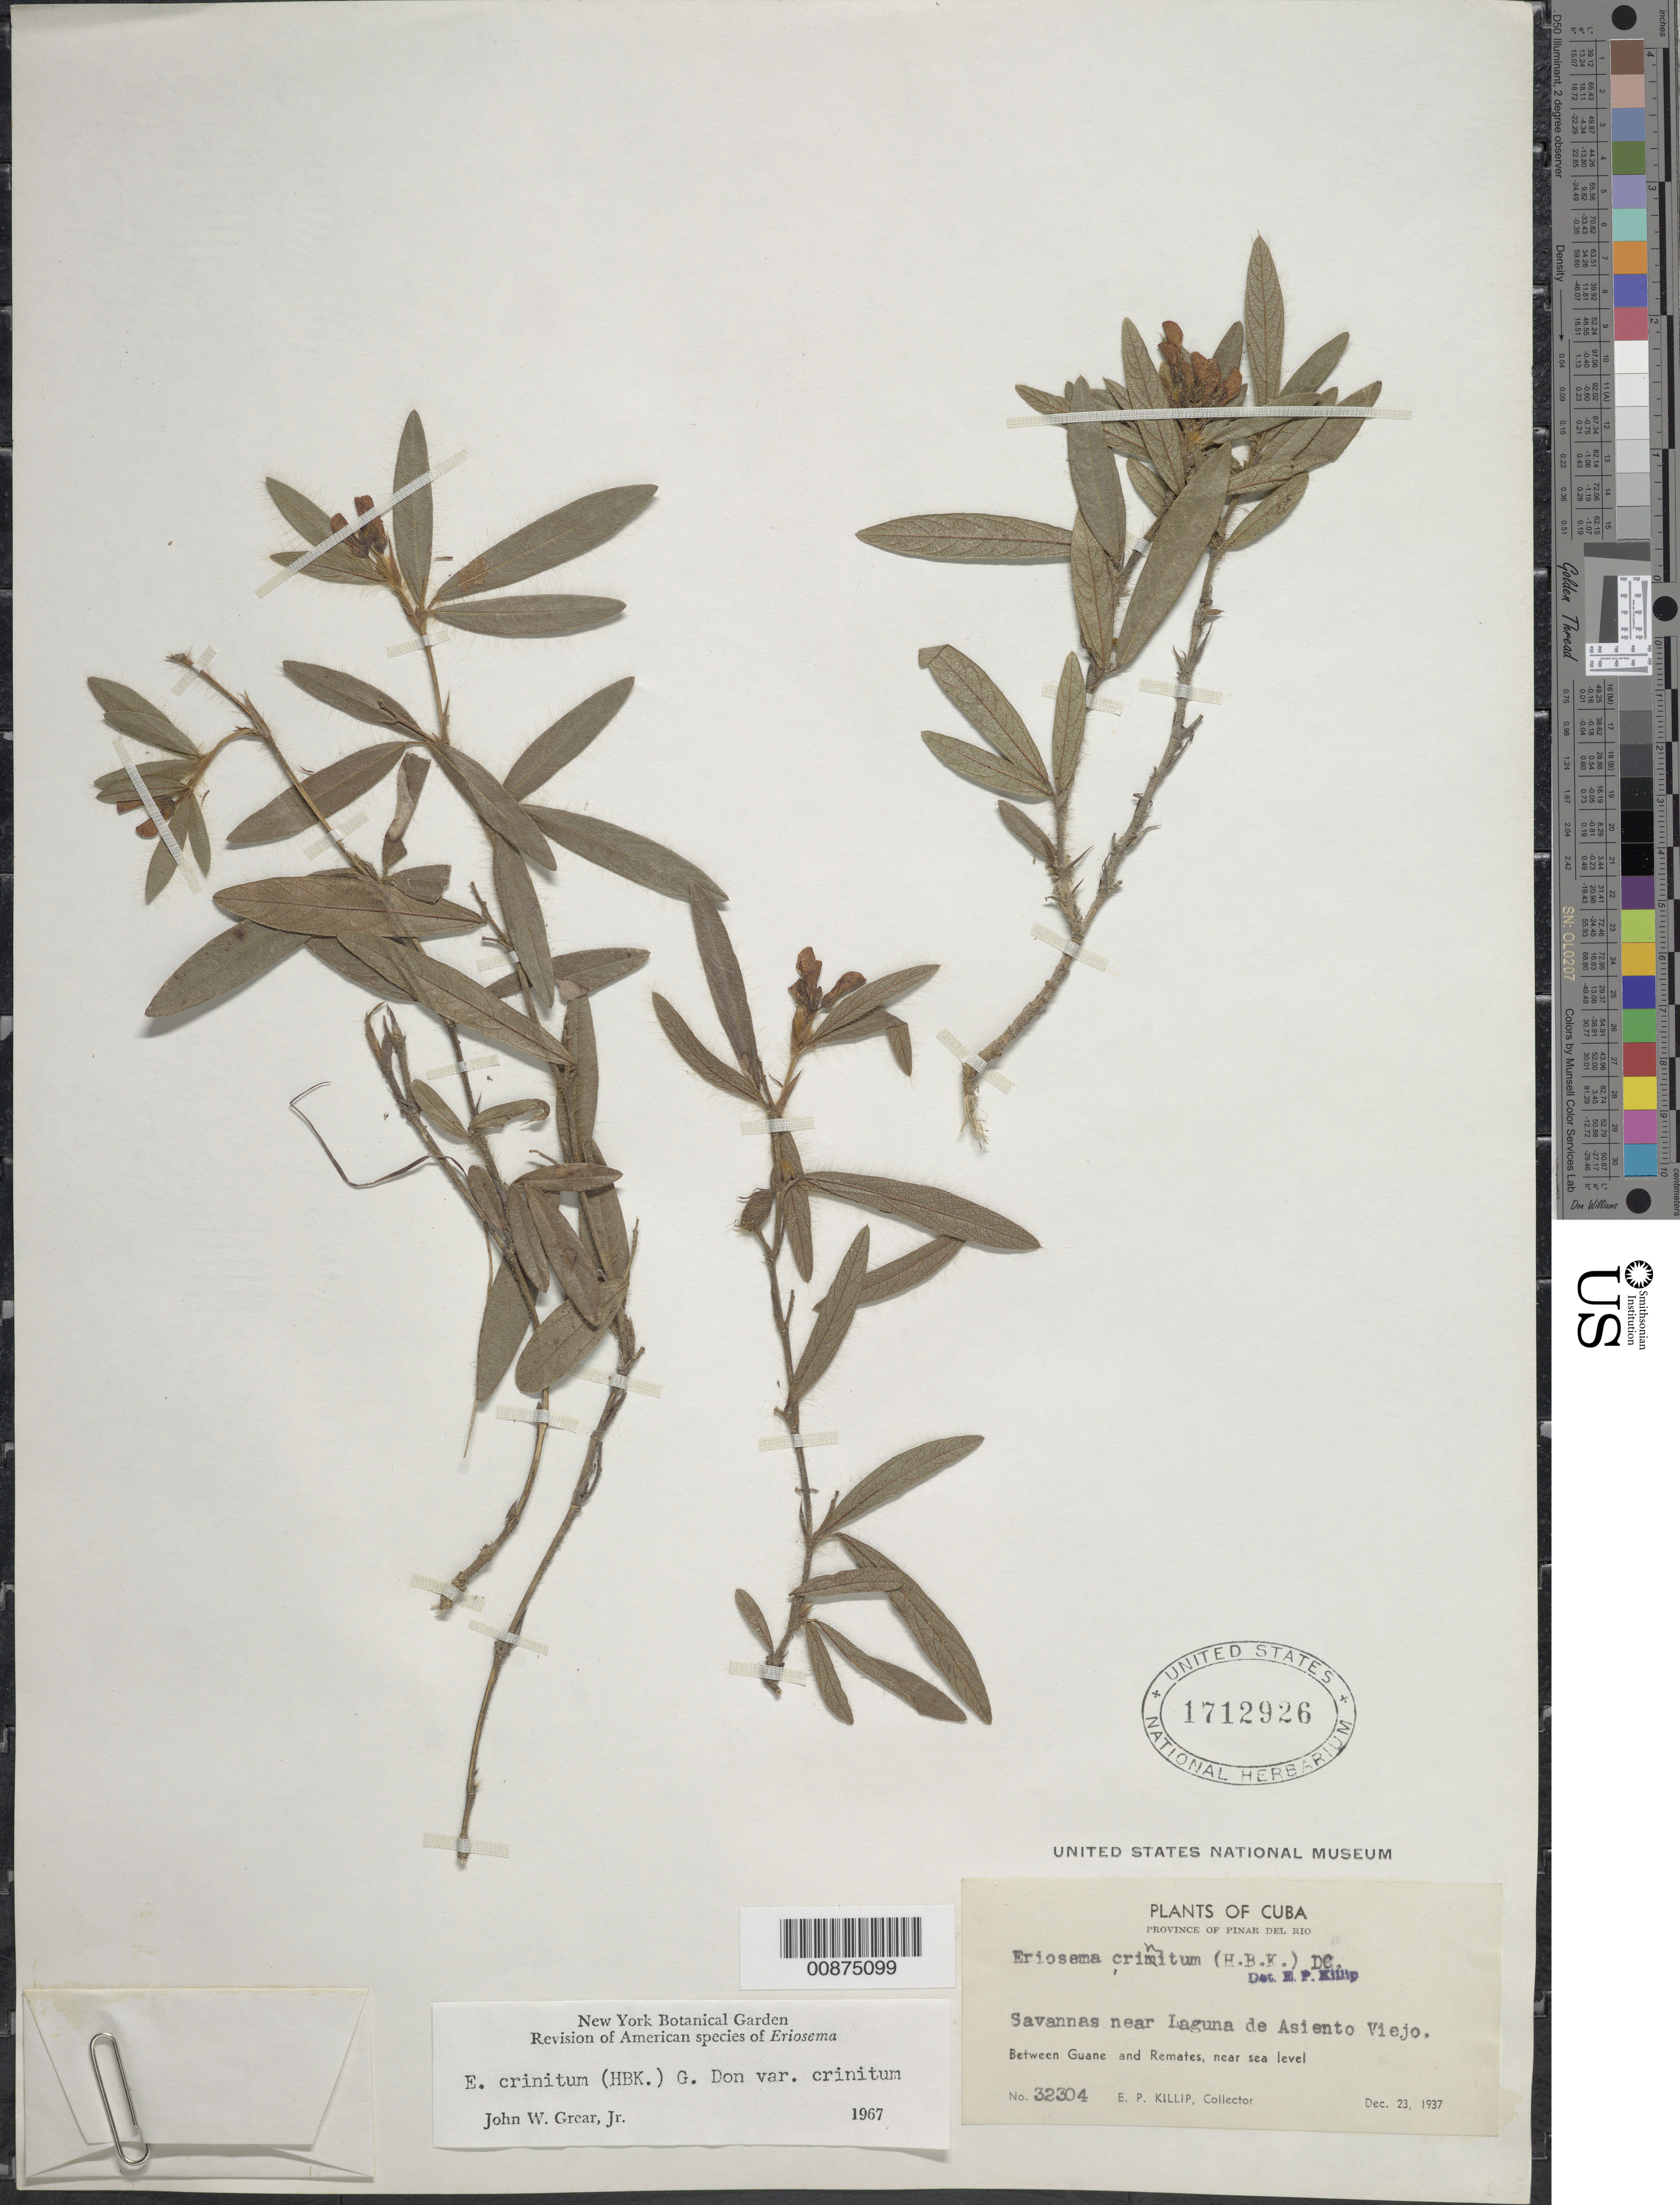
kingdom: Plantae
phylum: Tracheophyta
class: Magnoliopsida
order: Fabales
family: Fabaceae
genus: Eriosema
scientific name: Eriosema crinitum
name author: (Kunth) G. Don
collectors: E. P. Killip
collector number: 32304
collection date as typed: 23 Dec 1937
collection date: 1937-12-23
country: Cuba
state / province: Pinar del Rio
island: Cuba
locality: Savannas near Laguna de Asiento Viejo Between Guane and Remates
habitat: Savannas.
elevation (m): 0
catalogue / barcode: US 1712926